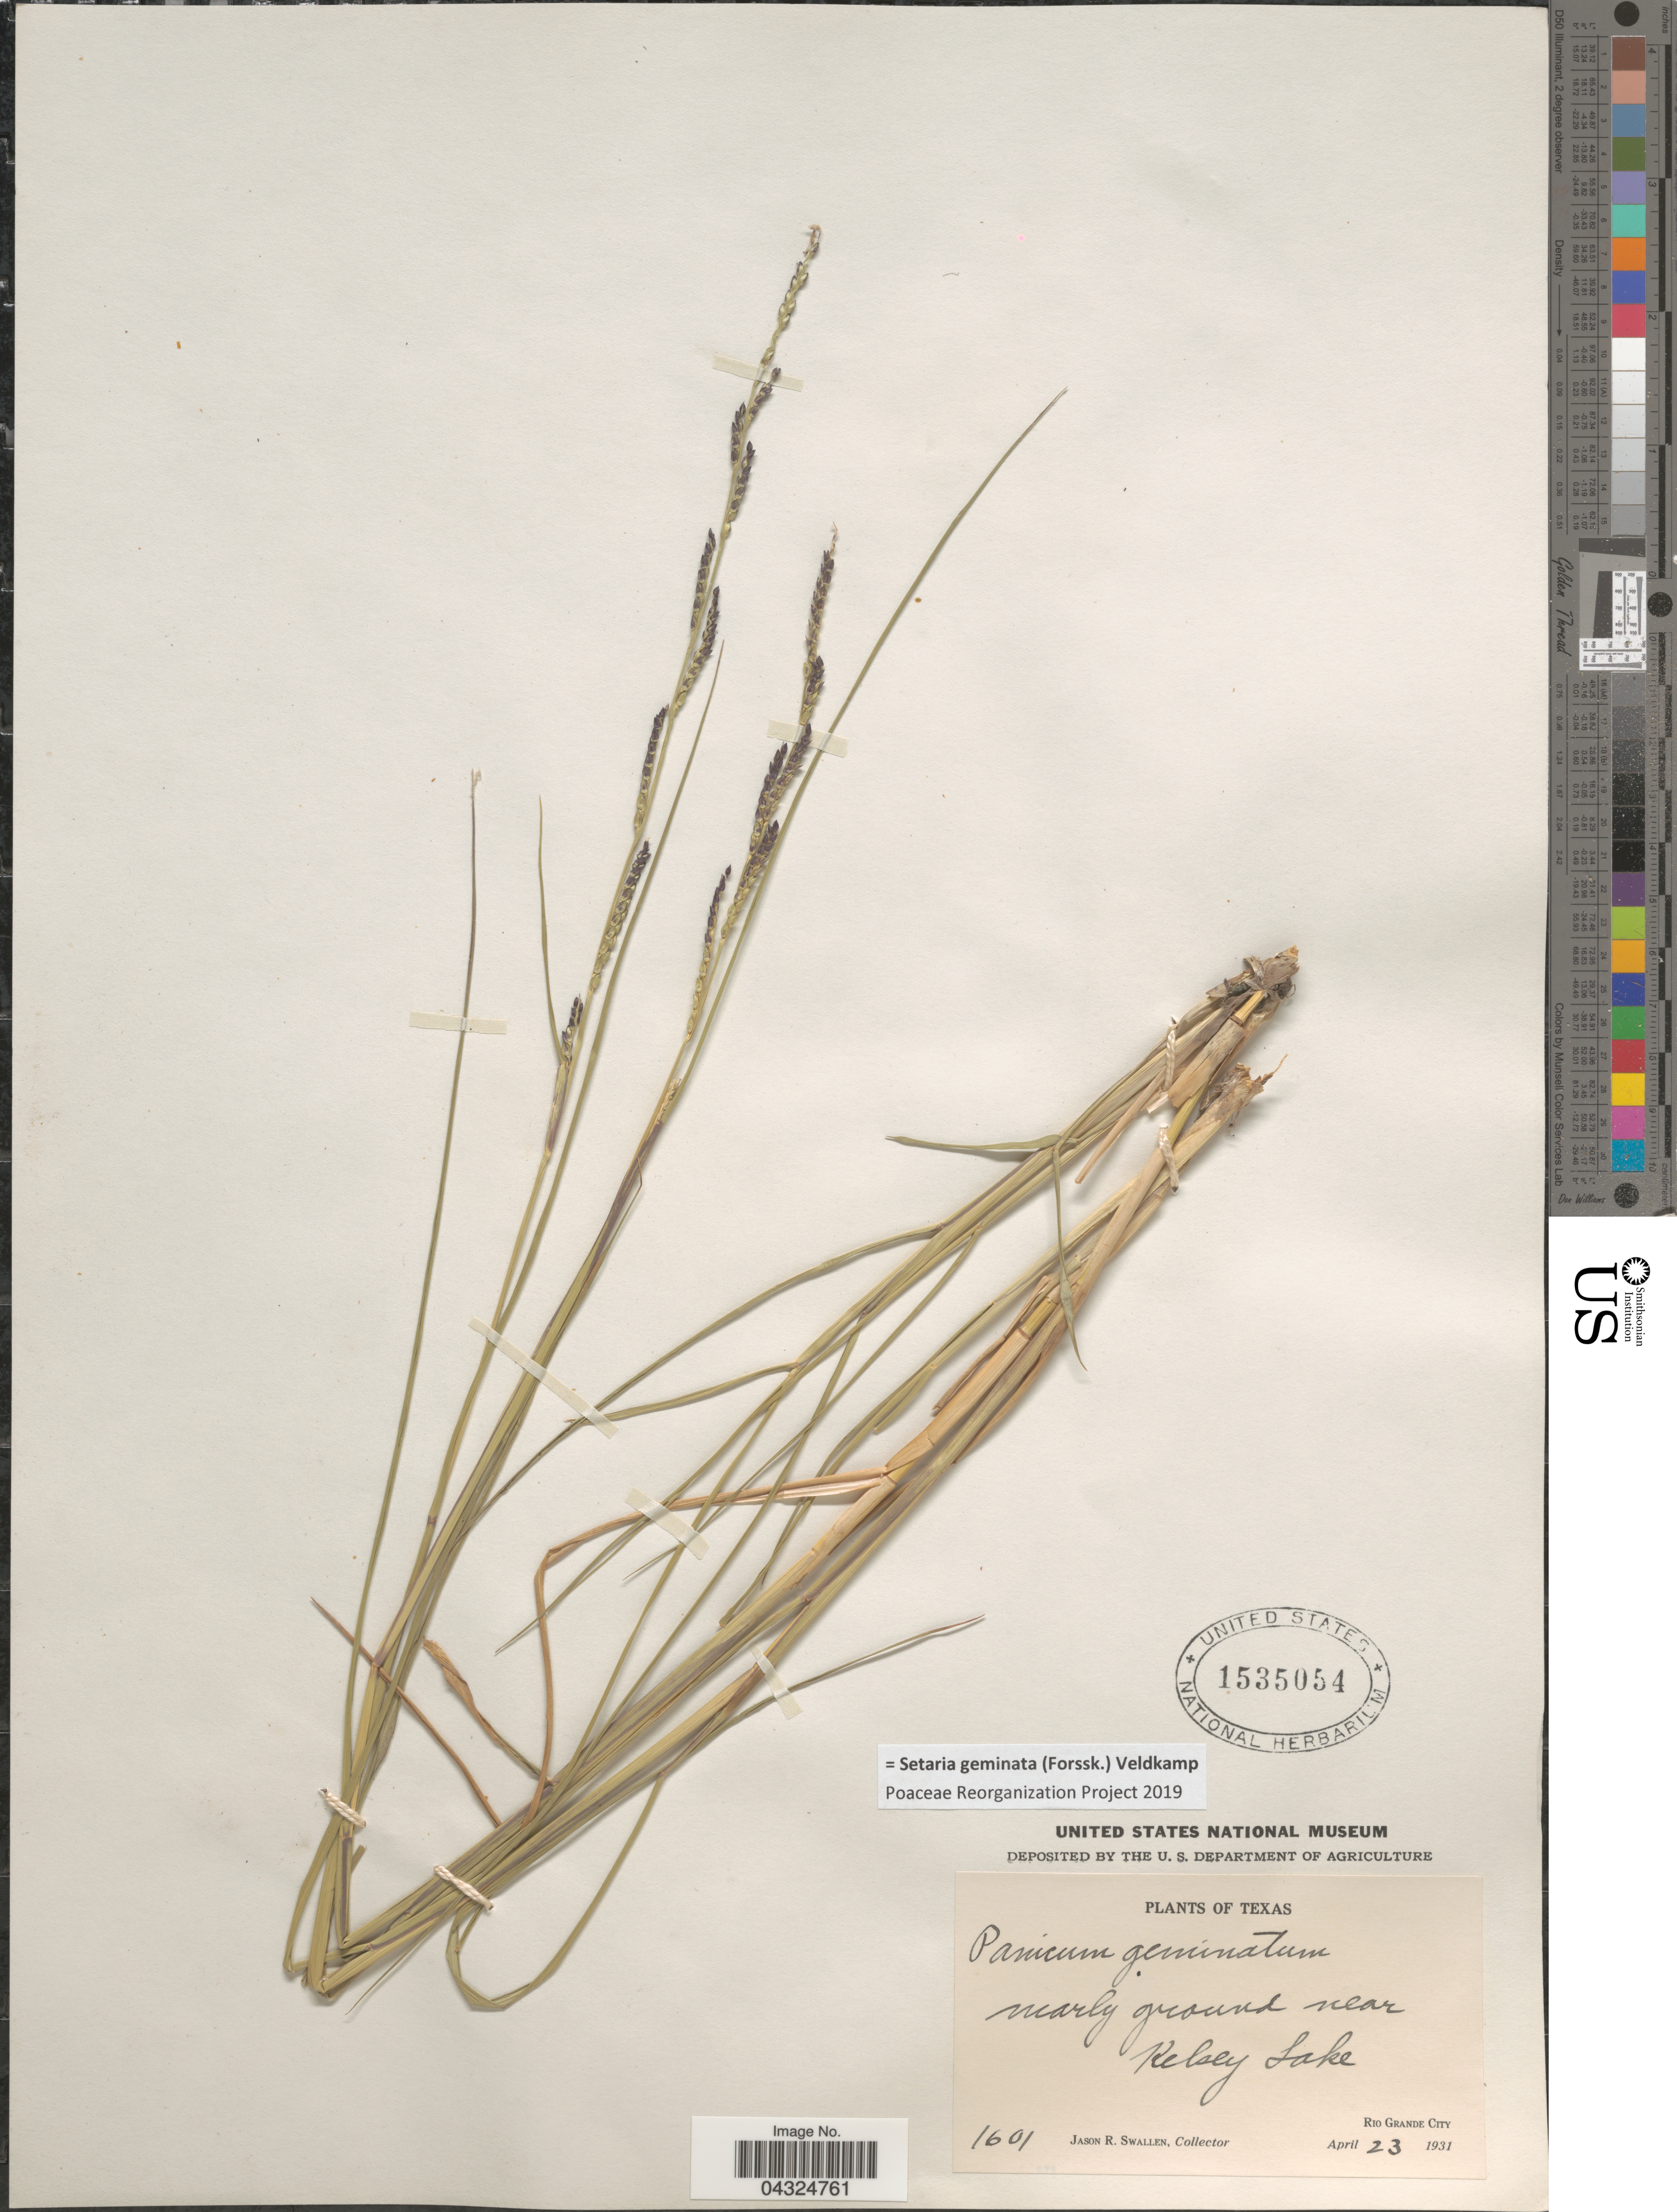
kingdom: Plantae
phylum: Tracheophyta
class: Liliopsida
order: Poales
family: Poaceae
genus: Setaria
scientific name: Setaria geminata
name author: (Forssk.) Veldkamp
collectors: J. R. Swallen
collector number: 1601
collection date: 1931-04-23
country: United States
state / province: Texas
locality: Nearly ground near Kelsey Lake. Rio Grande City.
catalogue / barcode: US 1535054